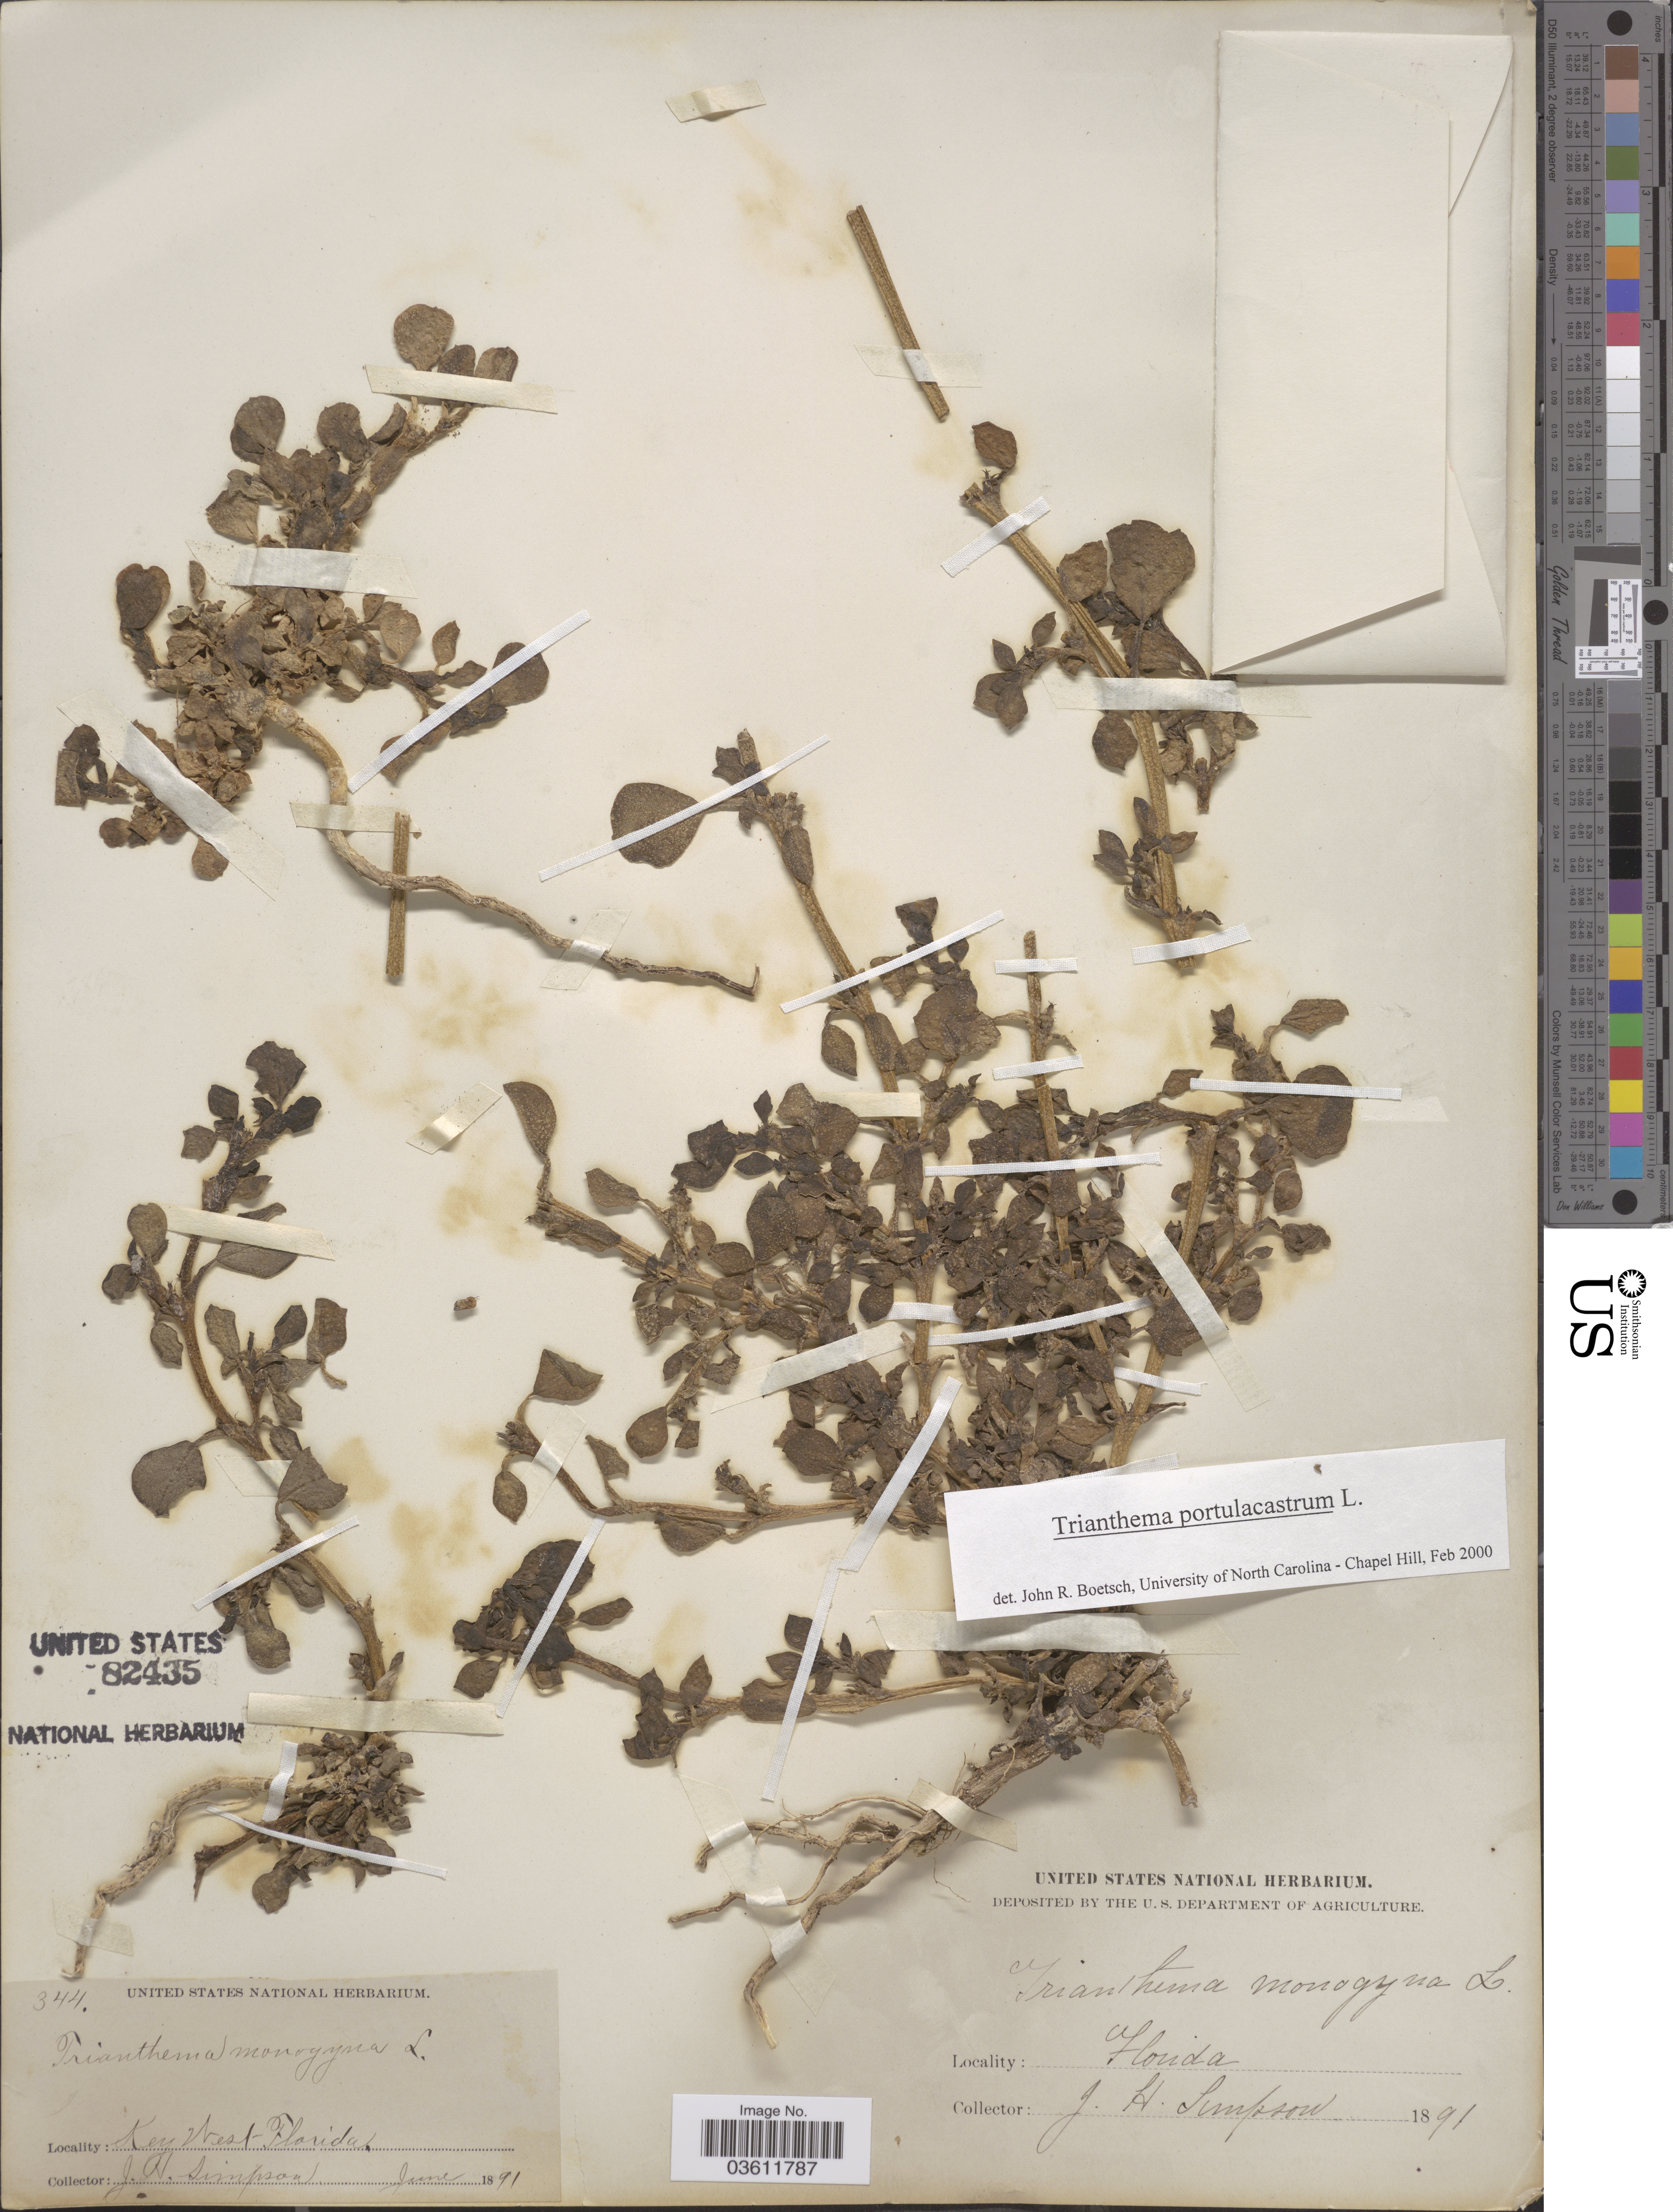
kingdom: Plantae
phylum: Tracheophyta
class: Magnoliopsida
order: Caryophyllales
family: Aizoaceae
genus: Trianthema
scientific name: Trianthema portulacastrum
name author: L.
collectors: J. H. Simpson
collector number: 344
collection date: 1891-06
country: United States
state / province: Florida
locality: Key West.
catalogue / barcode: US 82435